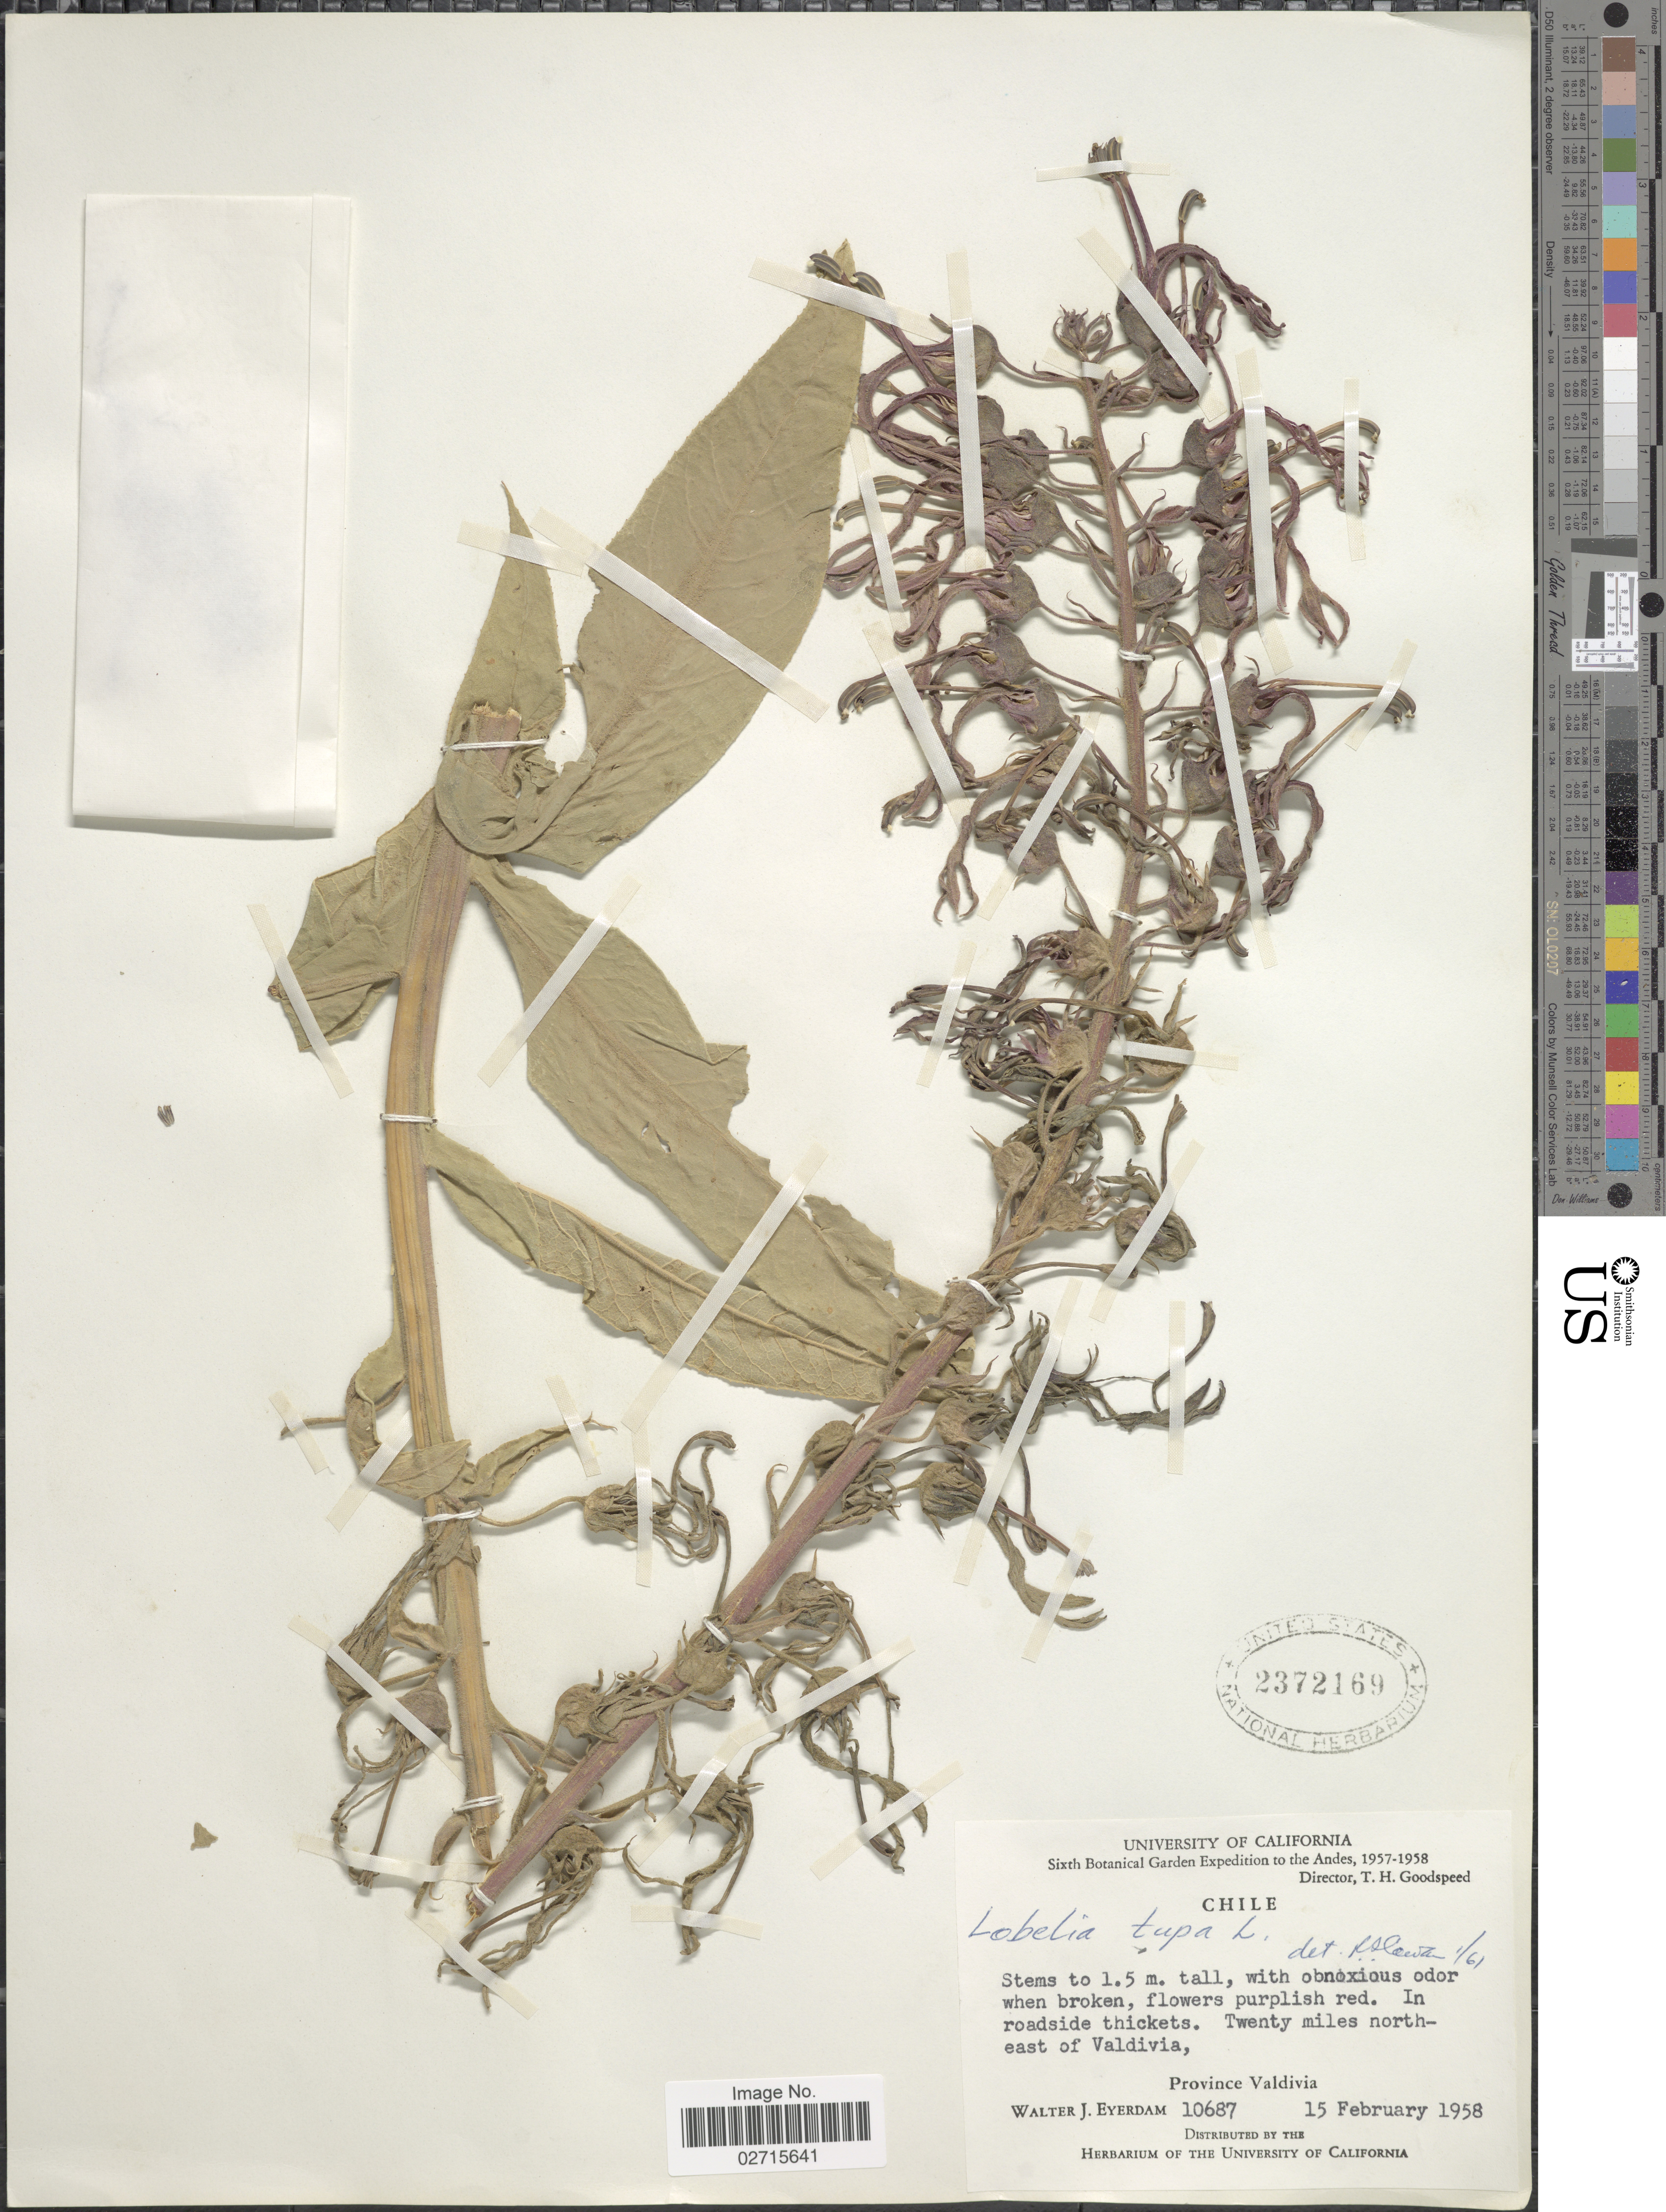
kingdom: Plantae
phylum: Tracheophyta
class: Magnoliopsida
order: Asterales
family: Campanulaceae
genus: Lobelia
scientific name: Lobelia tupa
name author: L.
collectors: W. J. Eyerdam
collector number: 10687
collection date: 1958-02-15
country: Chile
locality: In roadside thickets, tweny miles northeast of Valdivia, Province Valdivia.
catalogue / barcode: US 2372169